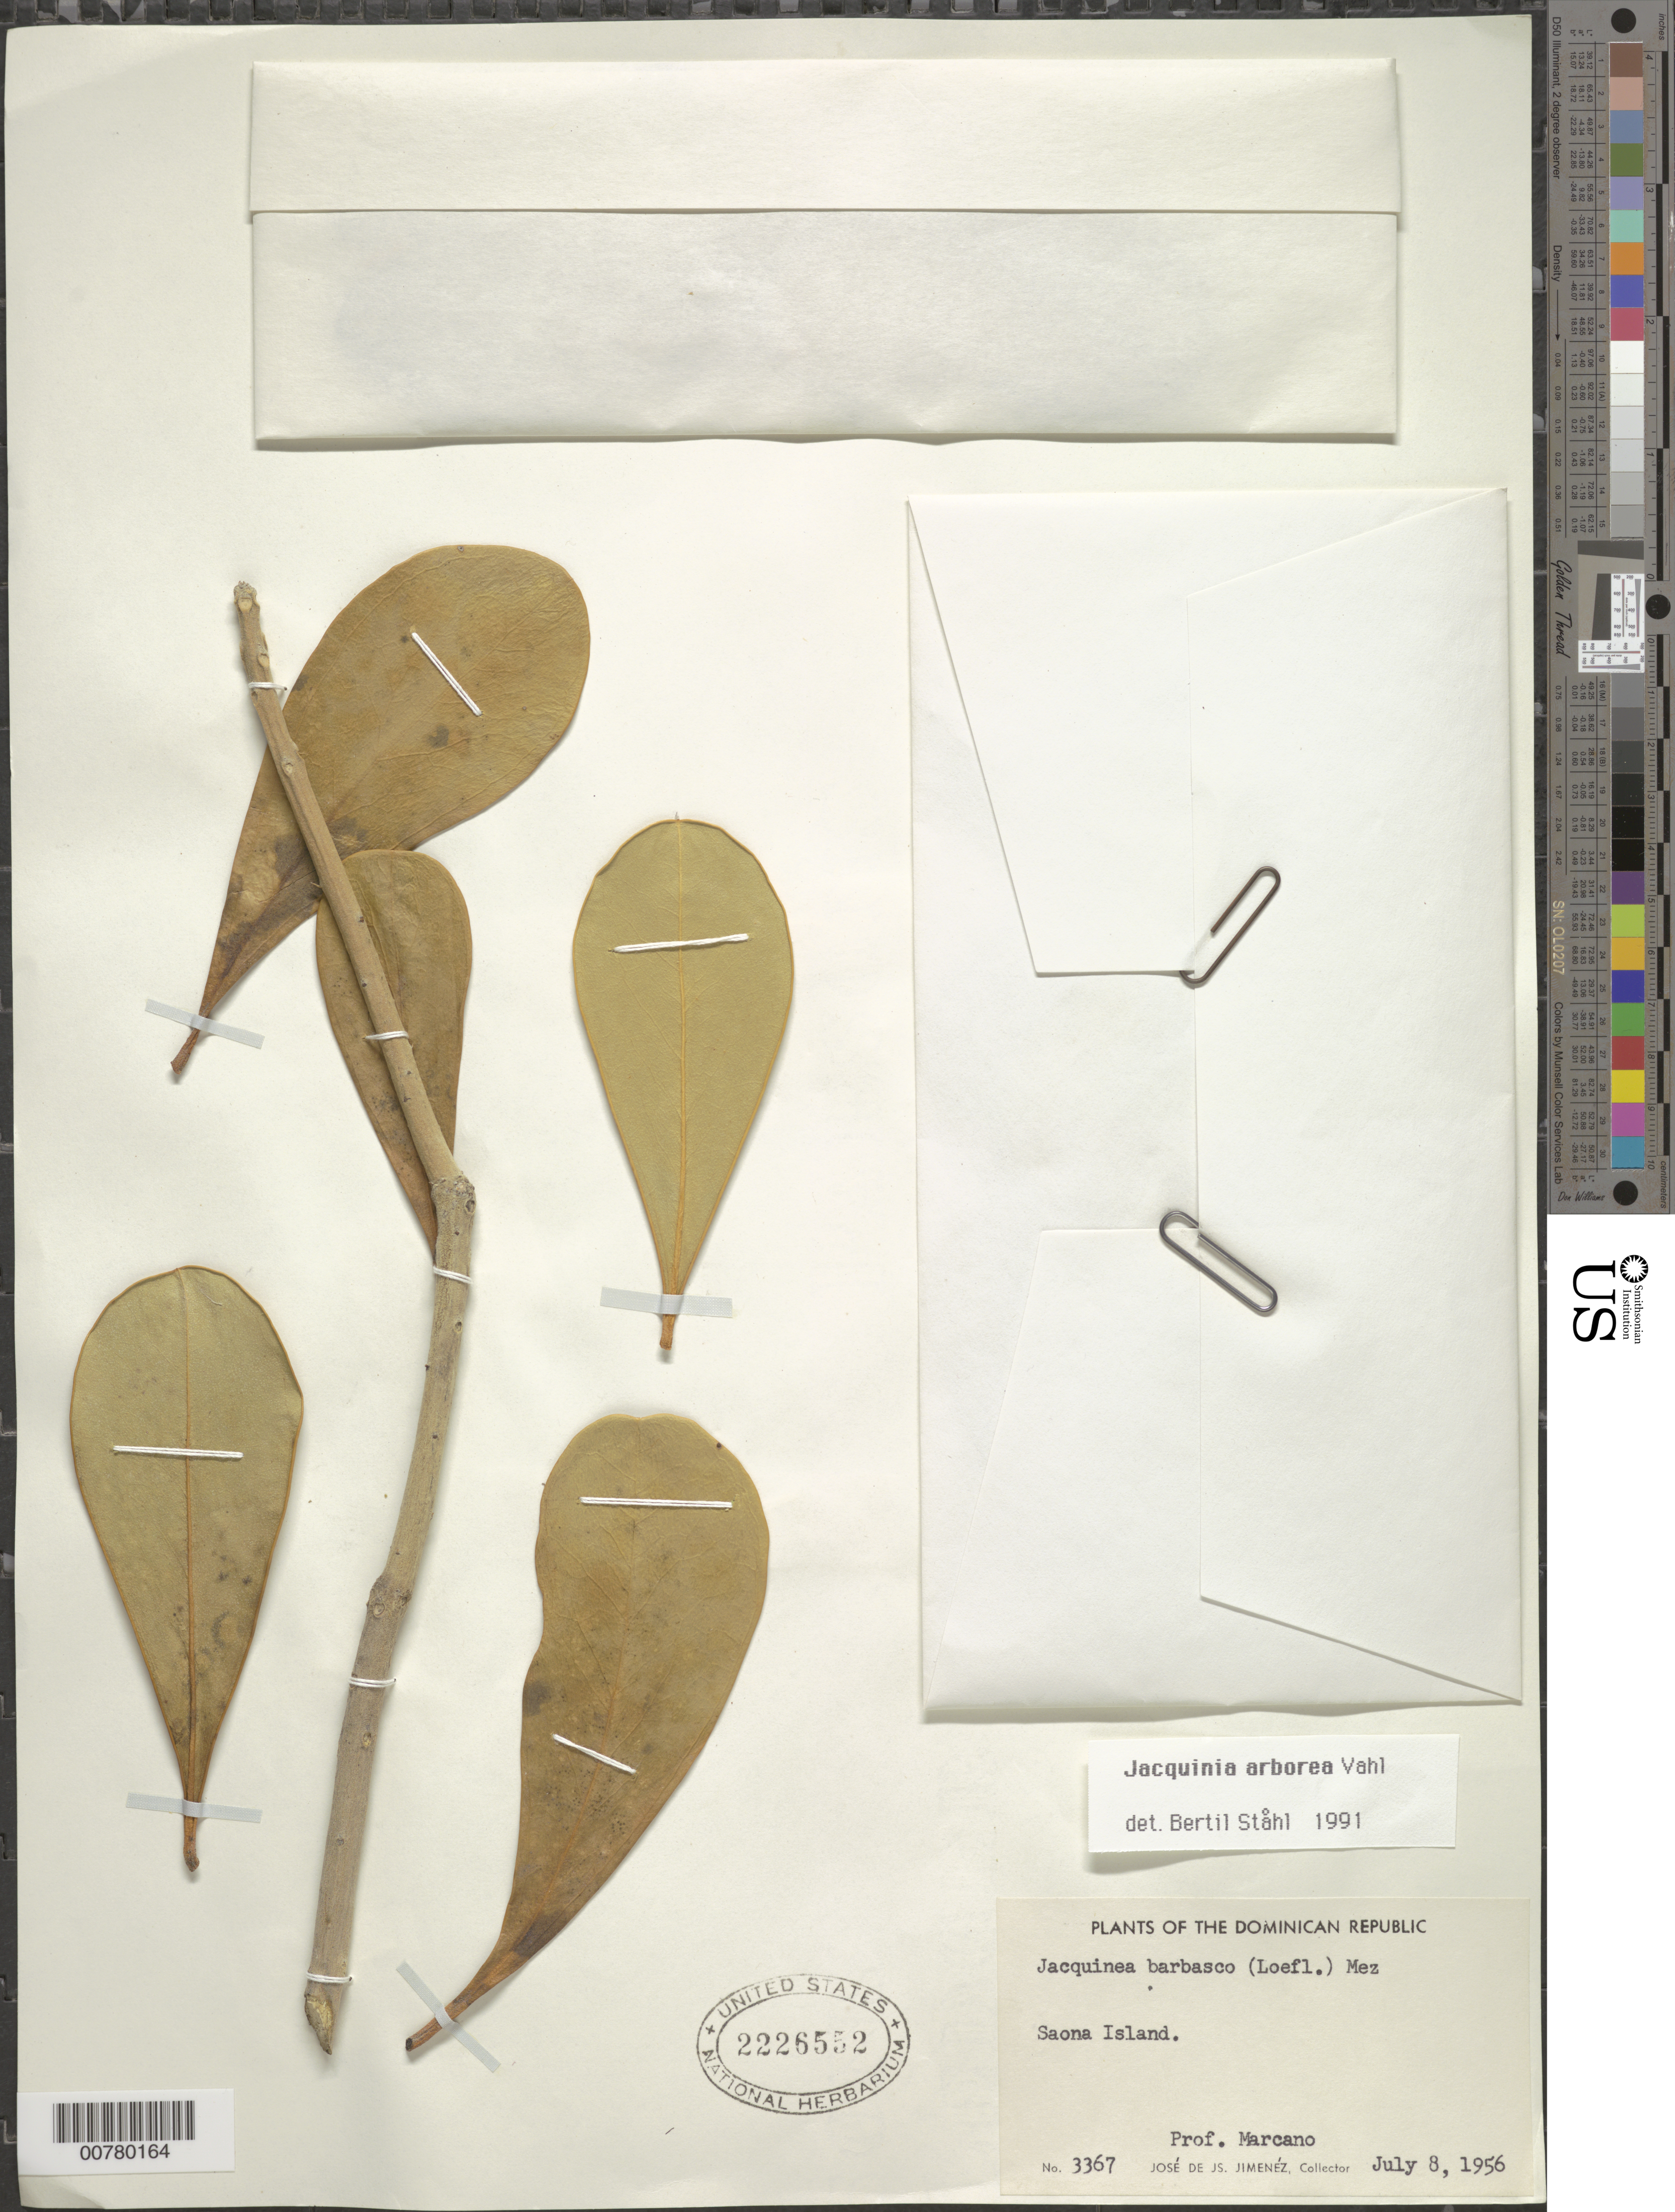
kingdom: Plantae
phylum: Tracheophyta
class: Magnoliopsida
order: Ericales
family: Primulaceae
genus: Jacquinia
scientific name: Jacquinia arborea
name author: Vahl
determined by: Ståhl, B.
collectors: E. J. Marcano F. & J. J. Jiménez Almonte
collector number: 3367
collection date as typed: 08 Jul 1956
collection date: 1956-07-08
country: Dominican Republic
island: Hispaniola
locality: Saona Island.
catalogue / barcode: US 2226552